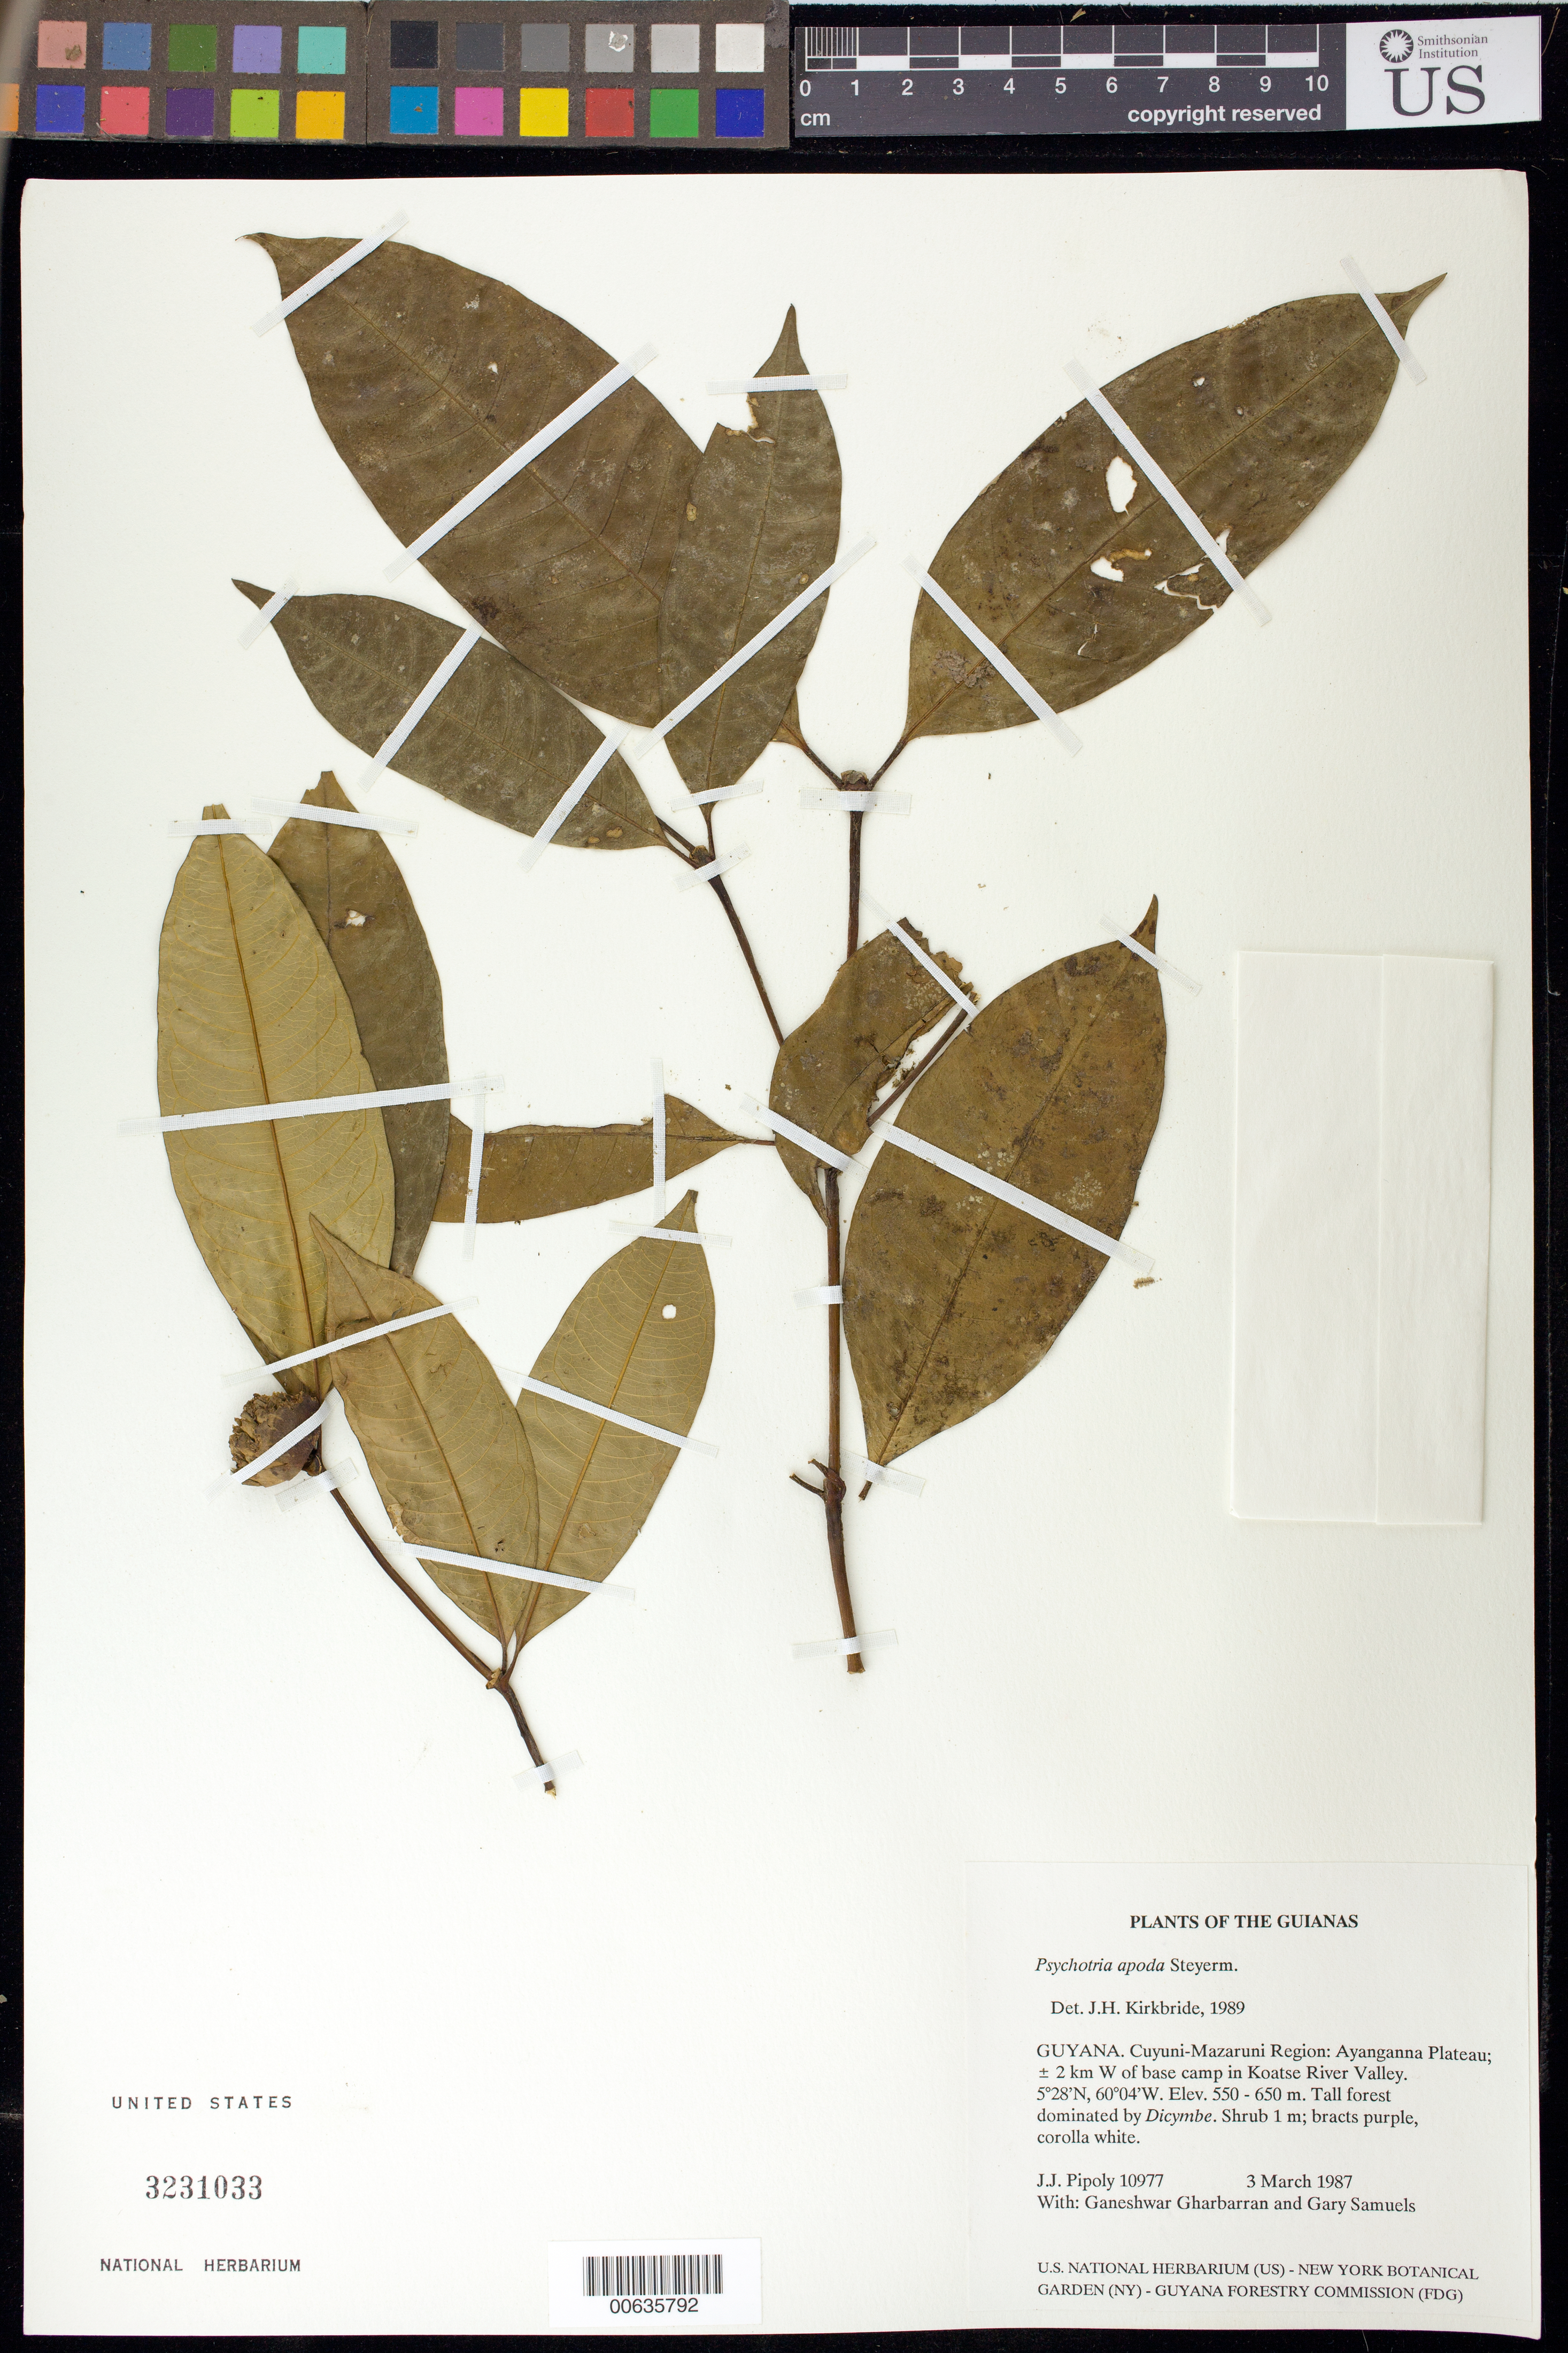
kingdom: Plantae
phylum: Tracheophyta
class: Magnoliopsida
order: Gentianales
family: Rubiaceae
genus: Palicourea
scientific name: Palicourea apoda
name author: (Steyerm.) Delprete & J.H. Kirkbr.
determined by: Kirkbride, J. H., Jr.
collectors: J. J. Pipoly, G. Gharbarran & G. Samuels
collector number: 10977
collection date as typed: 3 March 1987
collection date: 1987-03-03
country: Guyana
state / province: Cuyuni-Mazaruni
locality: Ayanganna Plateau; ± 2 km W of base camp in Koatse River Valley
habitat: Tall forest dominated by Dicymbe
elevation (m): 550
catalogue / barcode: US 3231033